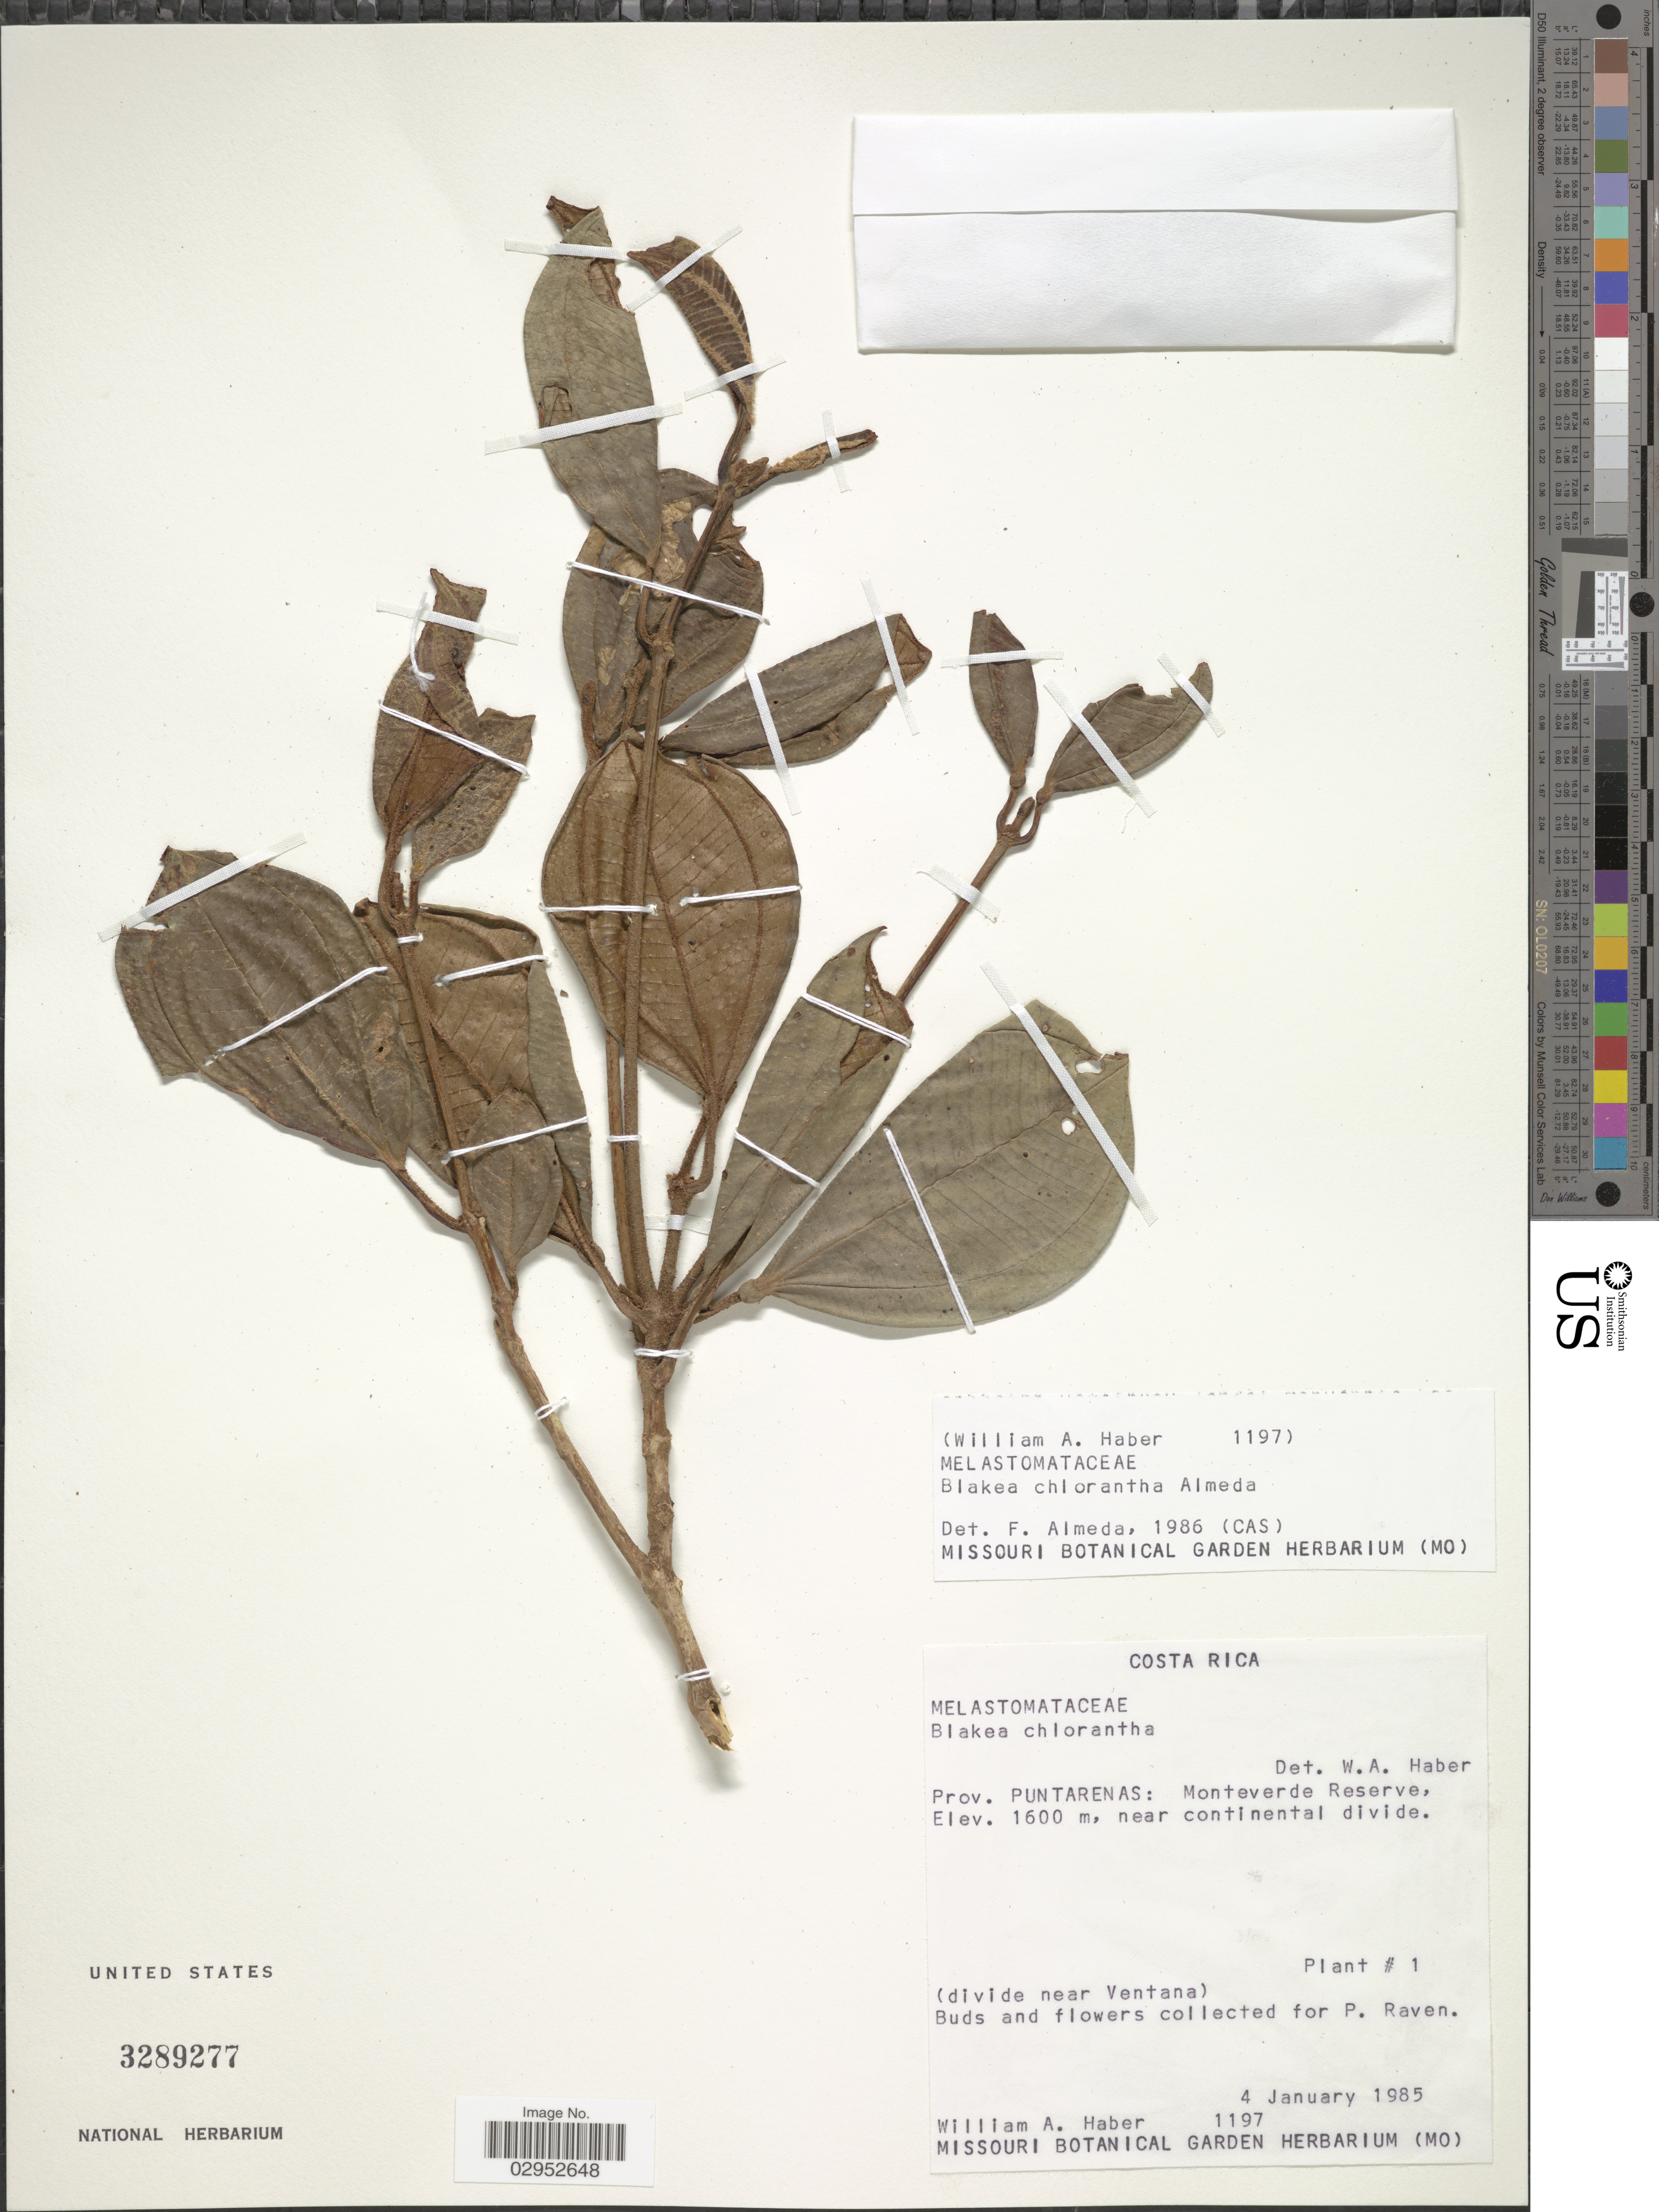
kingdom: Plantae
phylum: Tracheophyta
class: Magnoliopsida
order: Myrtales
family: Melastomataceae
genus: Blakea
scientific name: Blakea chlorantha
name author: Almeda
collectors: W. A. Haber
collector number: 1197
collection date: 1985-01-04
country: Costa Rica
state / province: Puntarenas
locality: Prov. Puntarenas: Monteverde Reserve.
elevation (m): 1600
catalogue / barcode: US 3289277